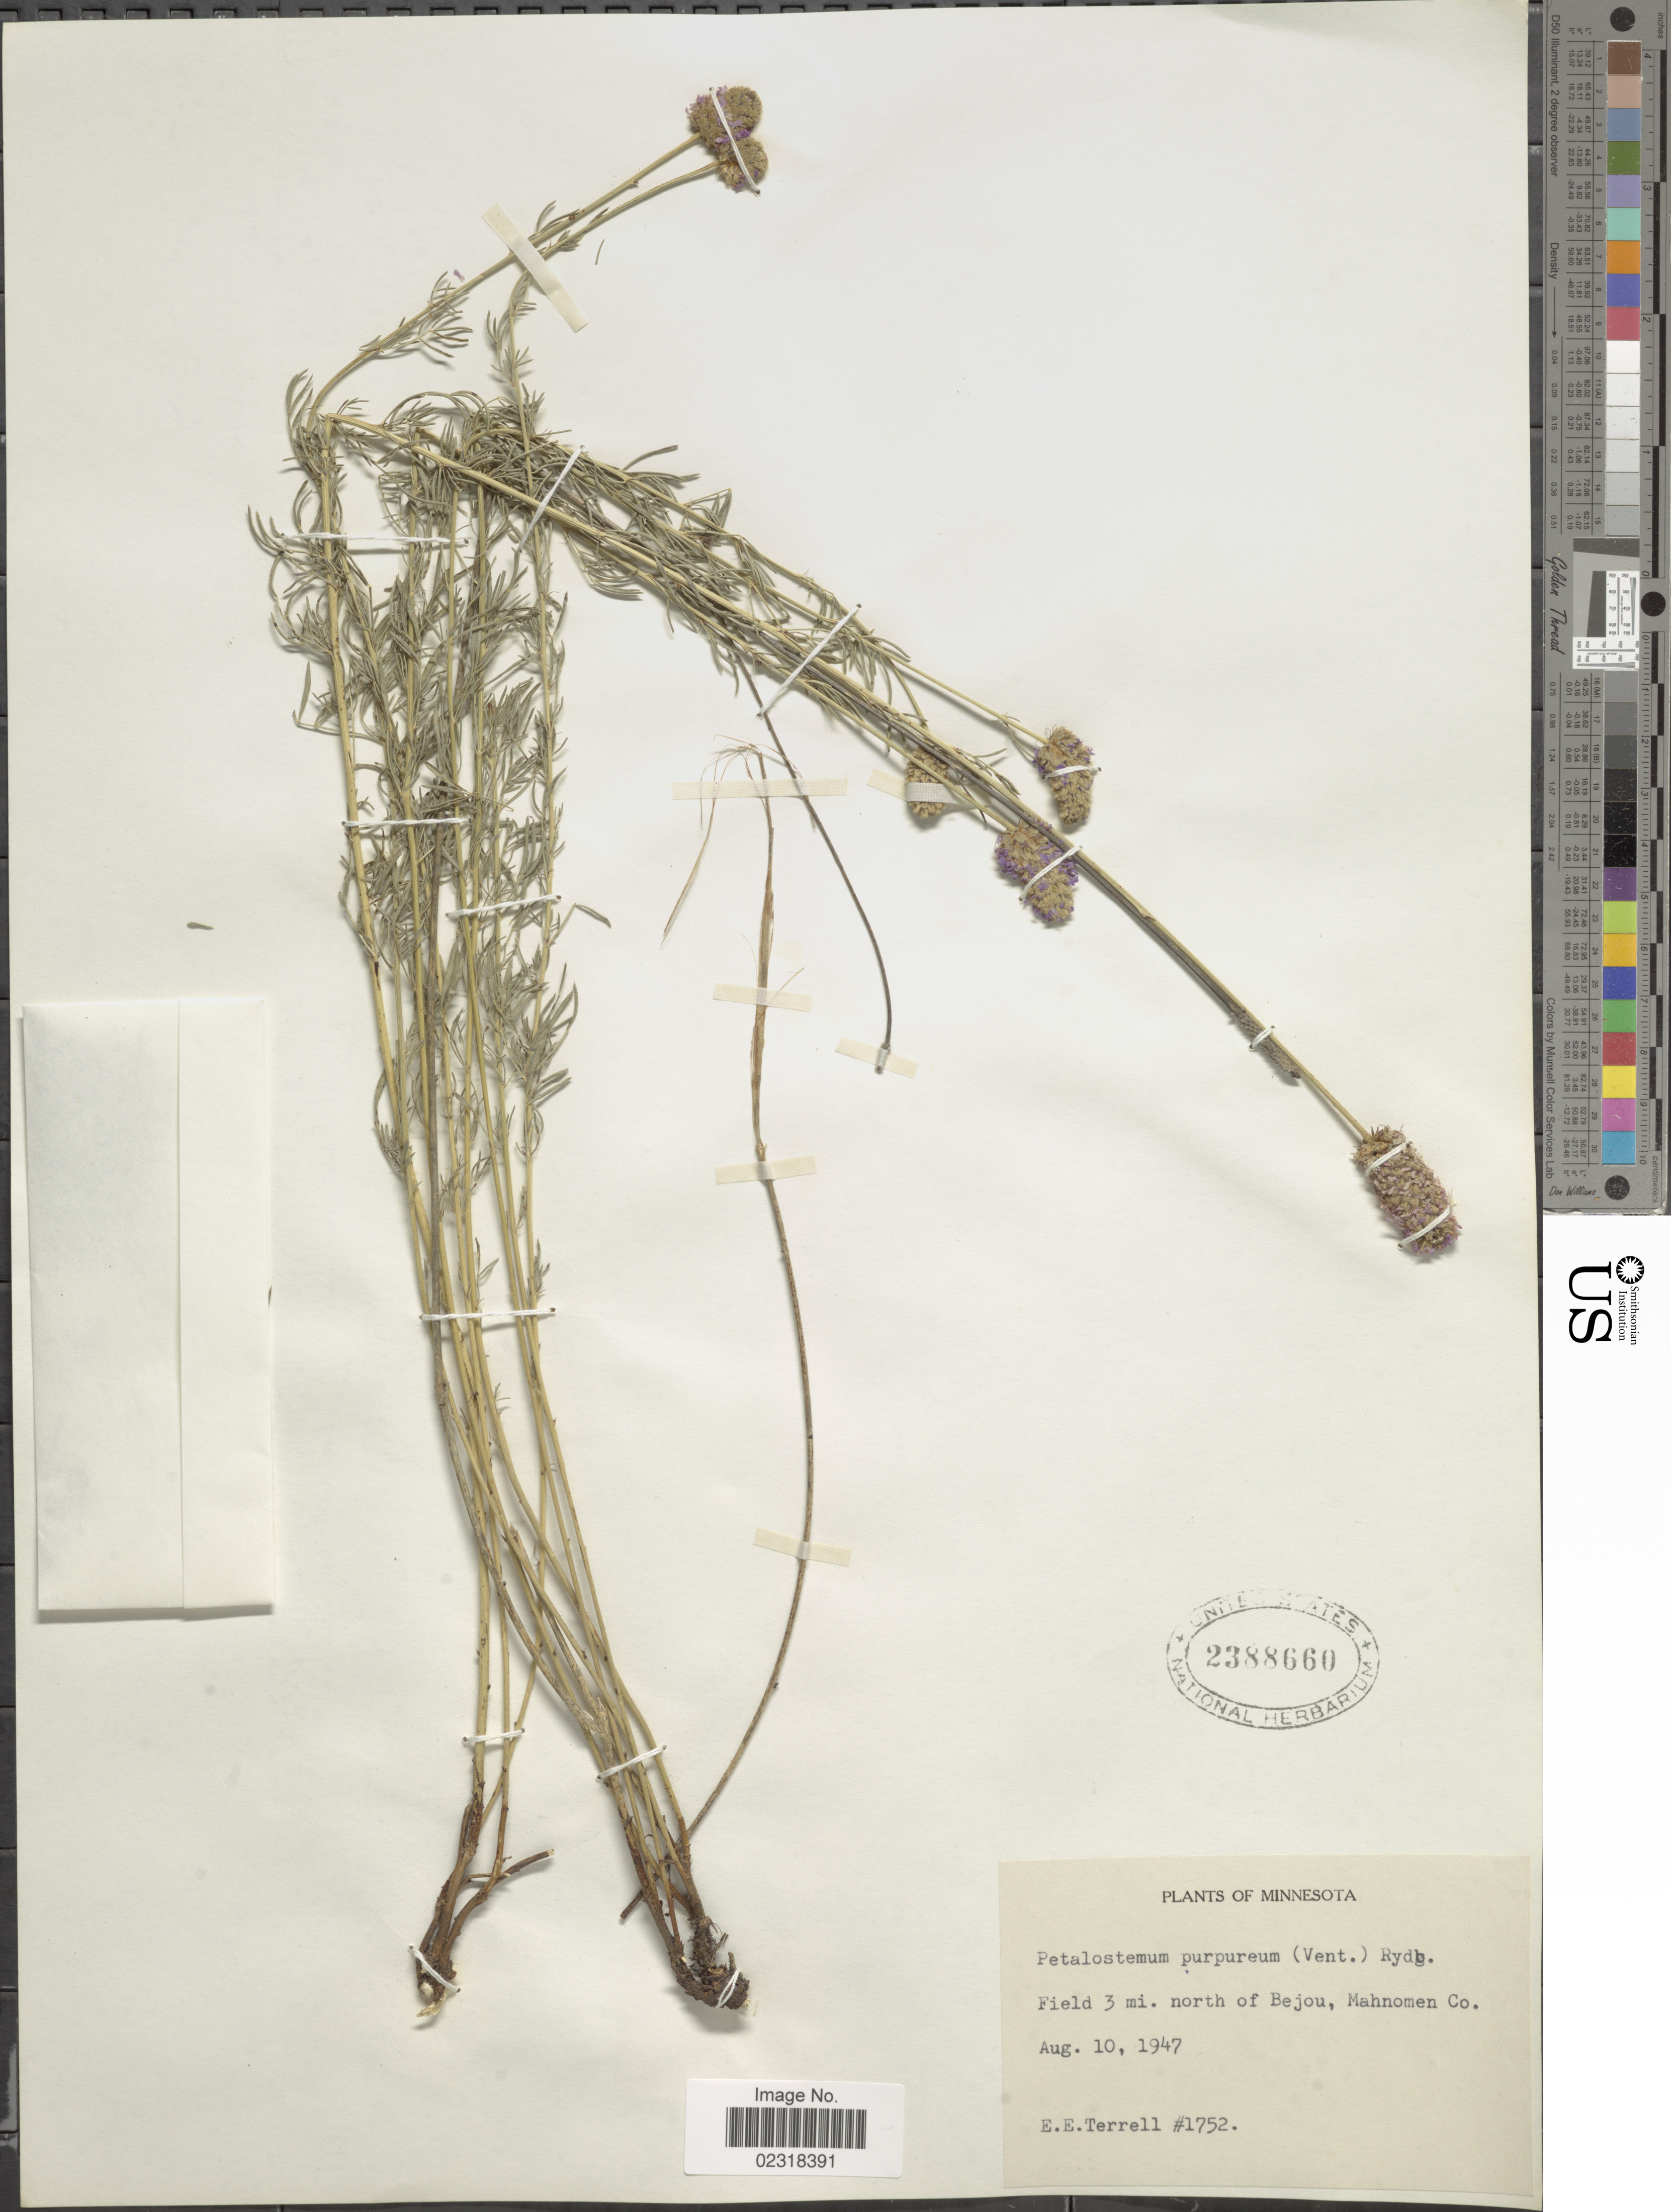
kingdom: Plantae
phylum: Tracheophyta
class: Magnoliopsida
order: Fabales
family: Fabaceae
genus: Dalea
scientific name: Dalea purpurea var. purpurea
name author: Vent.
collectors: E. E. Terrell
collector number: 1752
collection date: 1947-08-10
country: United States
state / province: Minnesota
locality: Field 3 mi. north of Bejou, Mahnomen Co.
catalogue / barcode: US 2388660